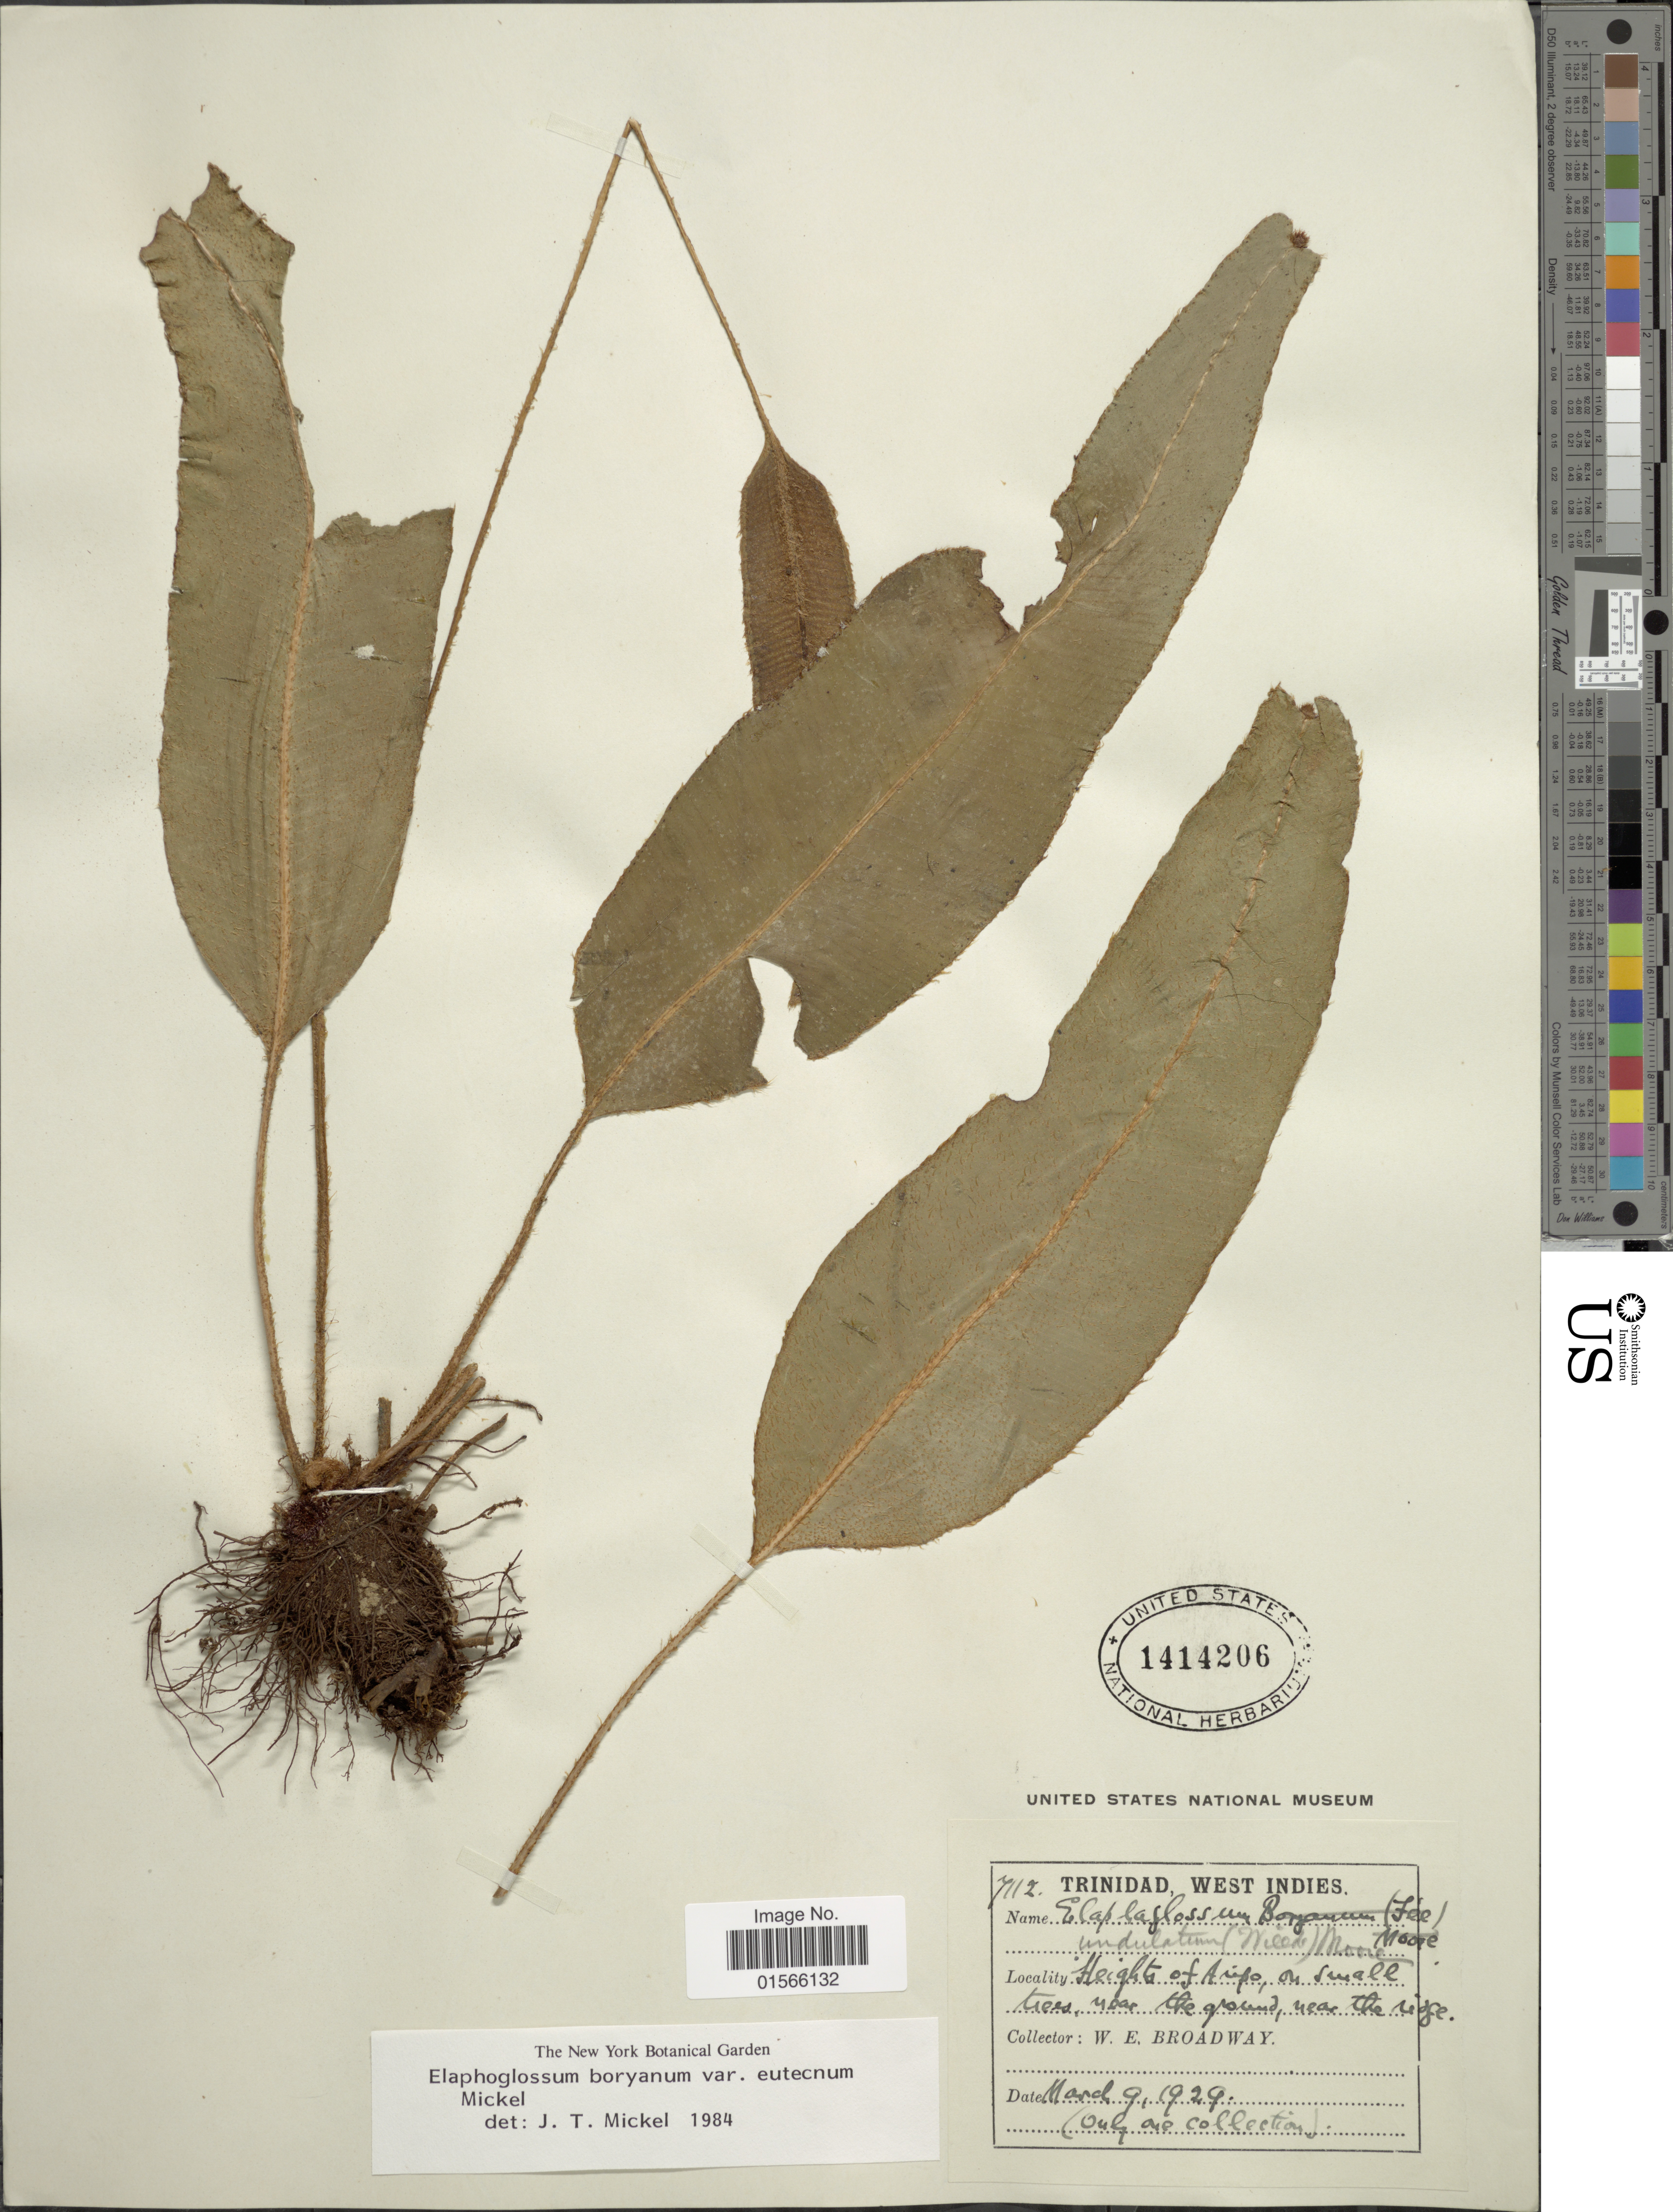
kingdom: Plantae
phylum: Tracheophyta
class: Polypodiopsida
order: Polypodiales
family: Dryopteridaceae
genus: Elaphoglossum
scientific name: Elaphoglossum boryanum var. eutecnum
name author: Mickel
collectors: W. E. Broadway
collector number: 7112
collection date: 1929-03-09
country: Trinidad and Tobago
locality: Trinidad, heights of Aripo, on small trees, near the ground, near the ridge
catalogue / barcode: US 1414206